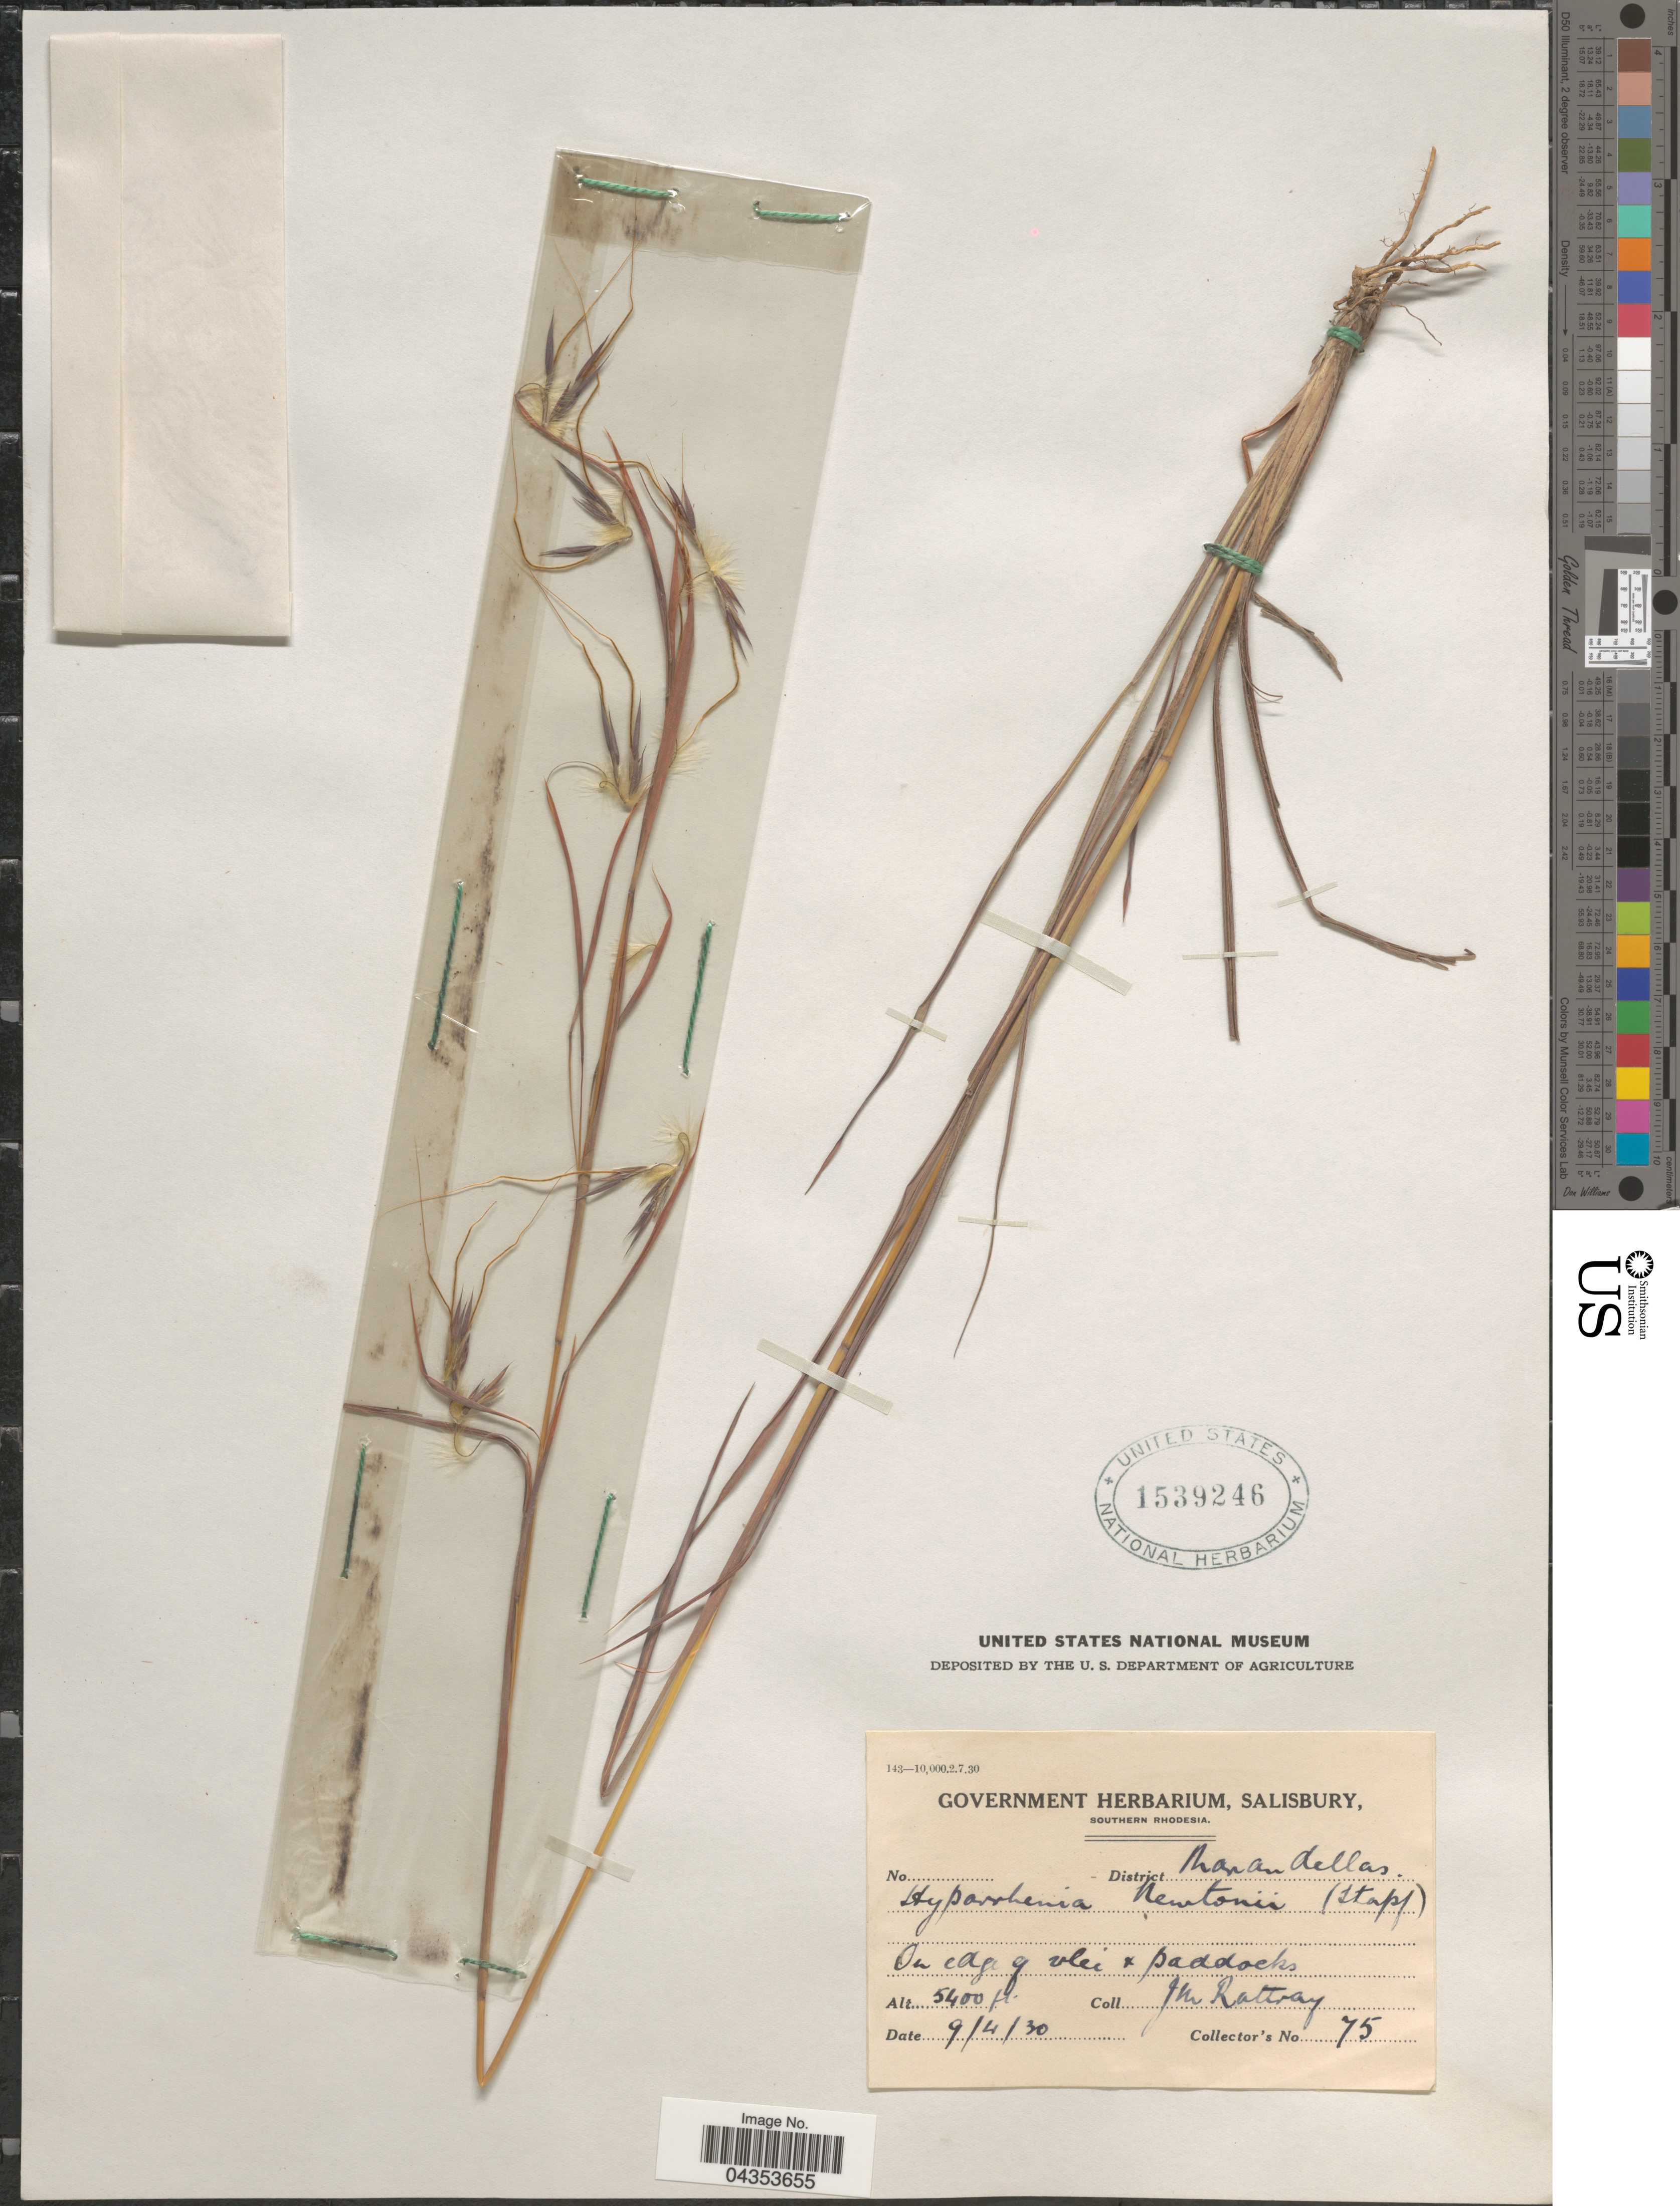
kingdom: Plantae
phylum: Tracheophyta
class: Liliopsida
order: Poales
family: Poaceae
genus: Hyparrhenia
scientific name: Hyparrhenia newtonii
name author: (Hack.) Staf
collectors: J. Rattray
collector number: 75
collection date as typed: Transcribed d/m/y: 9/4/30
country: Zimbabwe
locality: Southern Rhodesia. District Marandellas.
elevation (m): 1646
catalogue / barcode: US 1539246